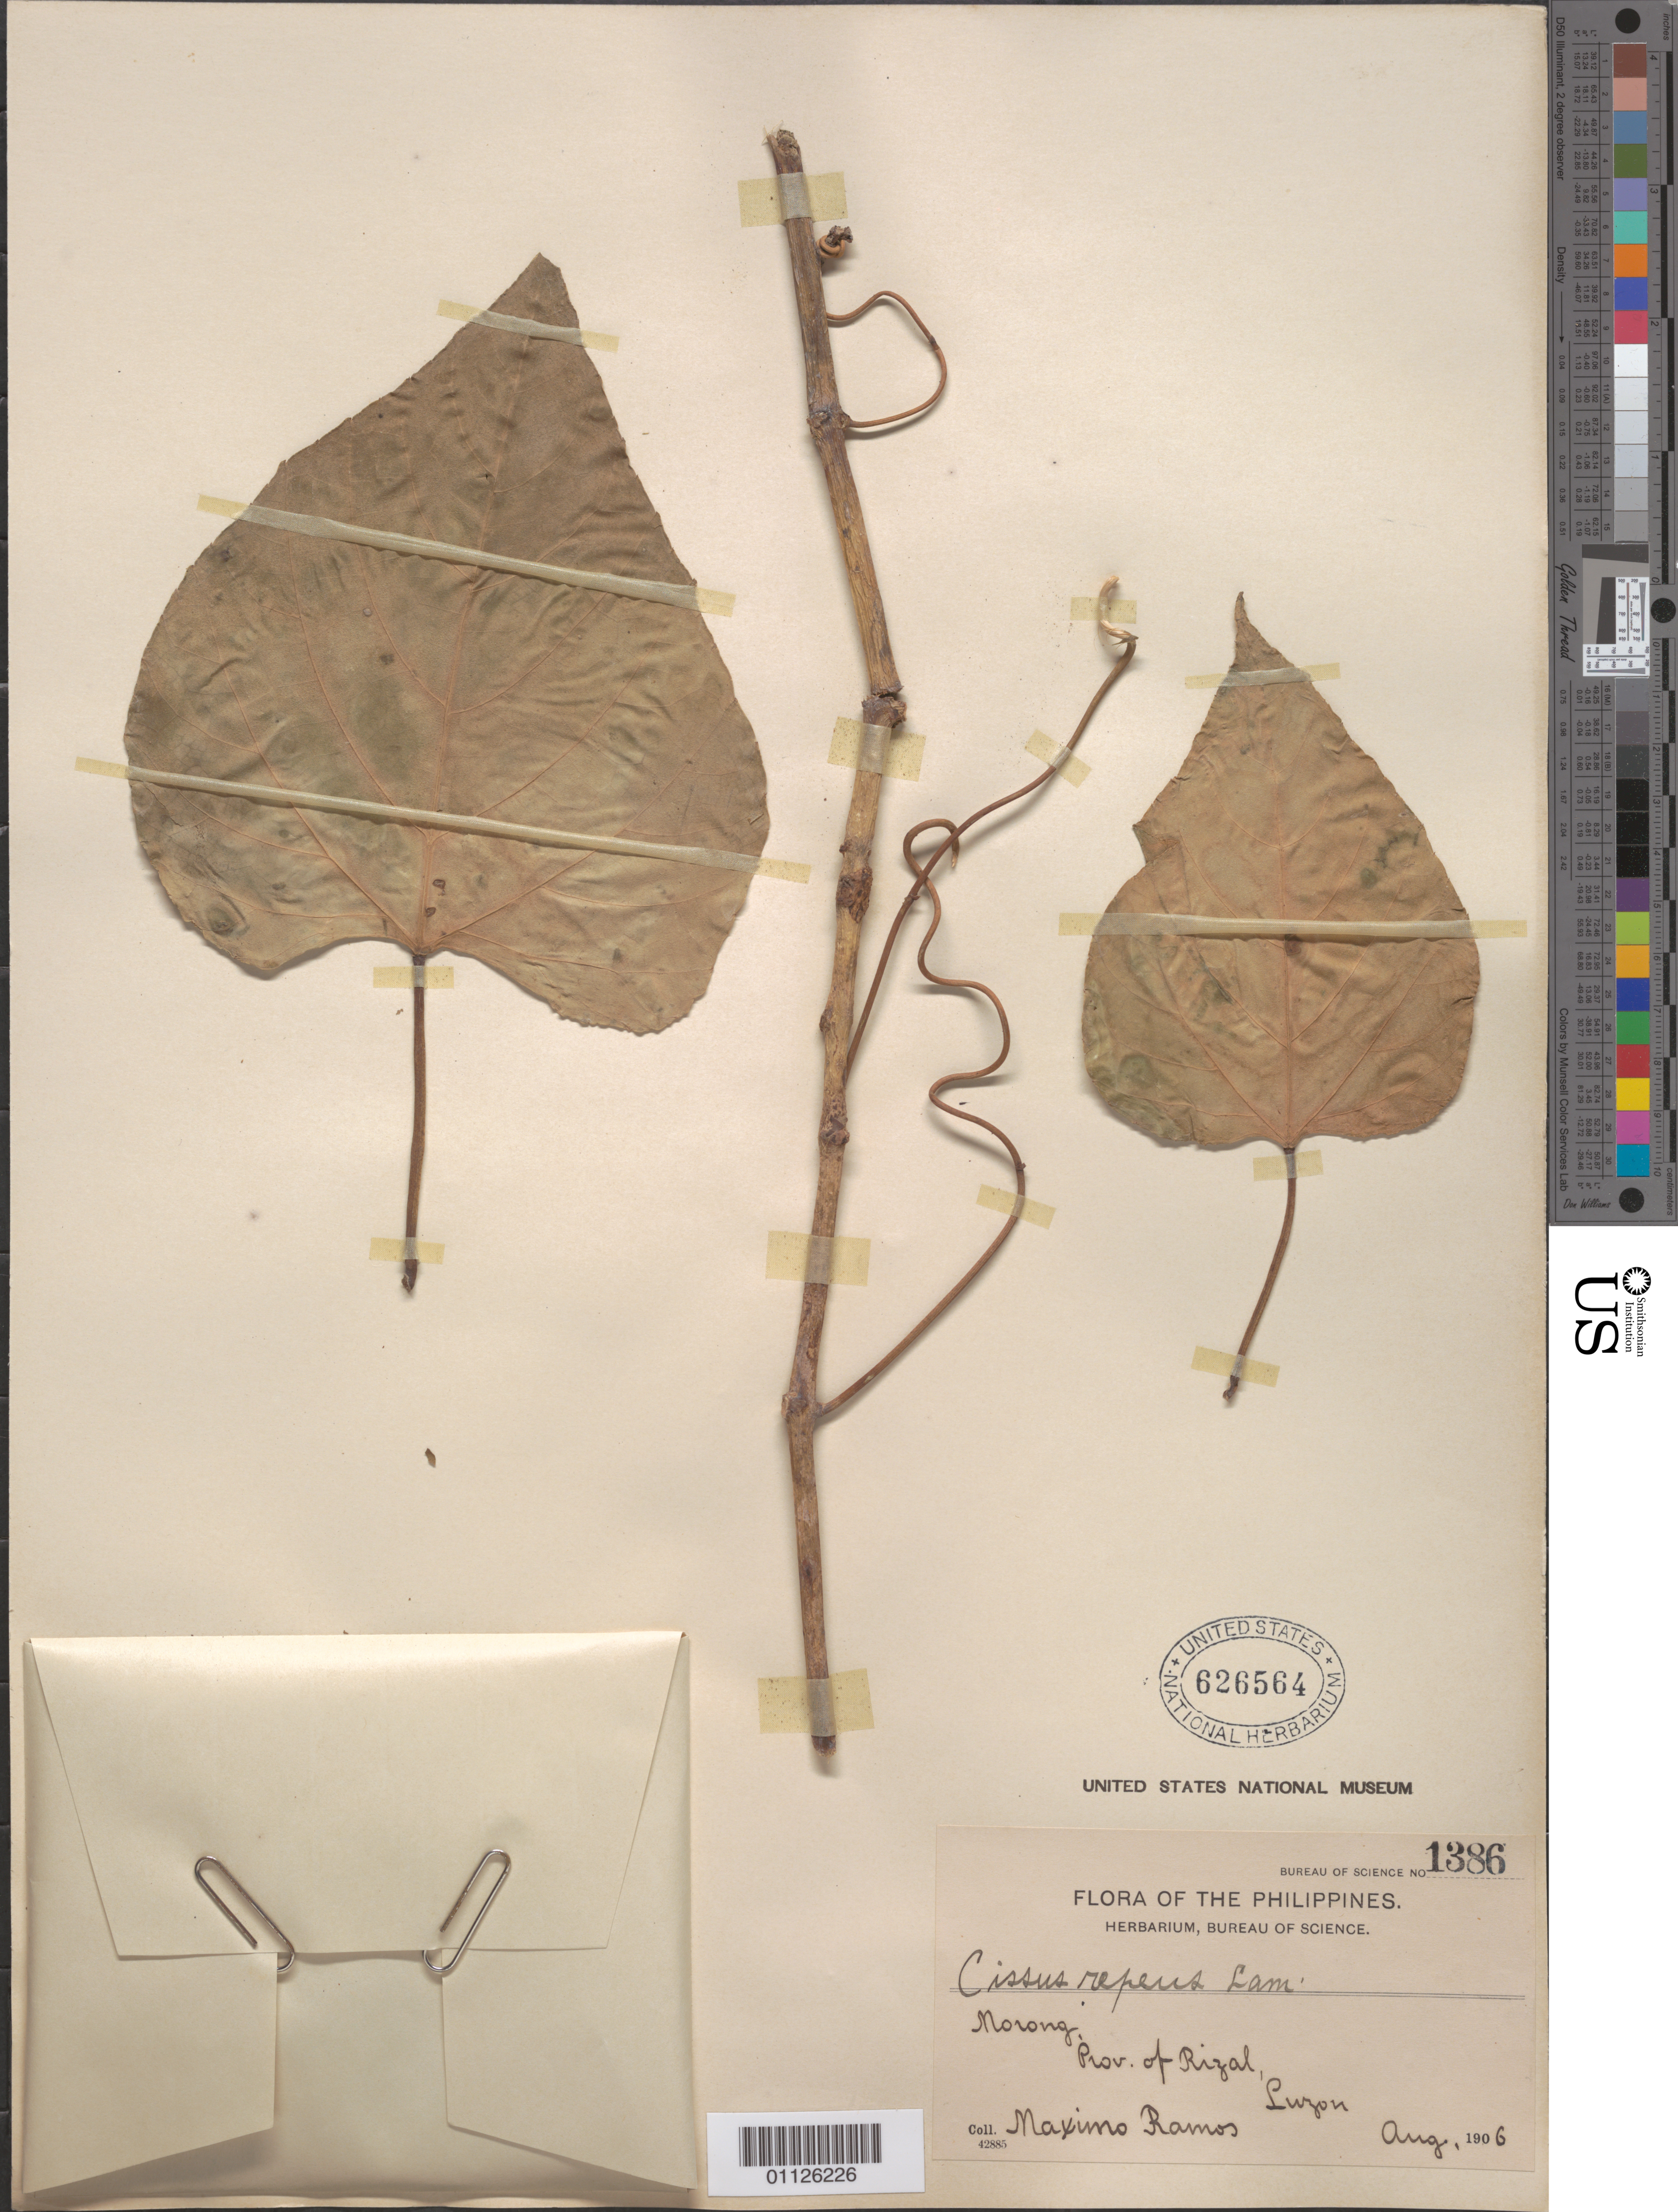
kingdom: Plantae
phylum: Tracheophyta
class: Magnoliopsida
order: Vitales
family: Vitaceae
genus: Cissus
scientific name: Cissus repens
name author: Lam.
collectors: M. Ramos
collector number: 1386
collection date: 1906-08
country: Philippines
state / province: Calabarzon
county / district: Rizal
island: Luzon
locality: Morong. Luzon.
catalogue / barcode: US 626564